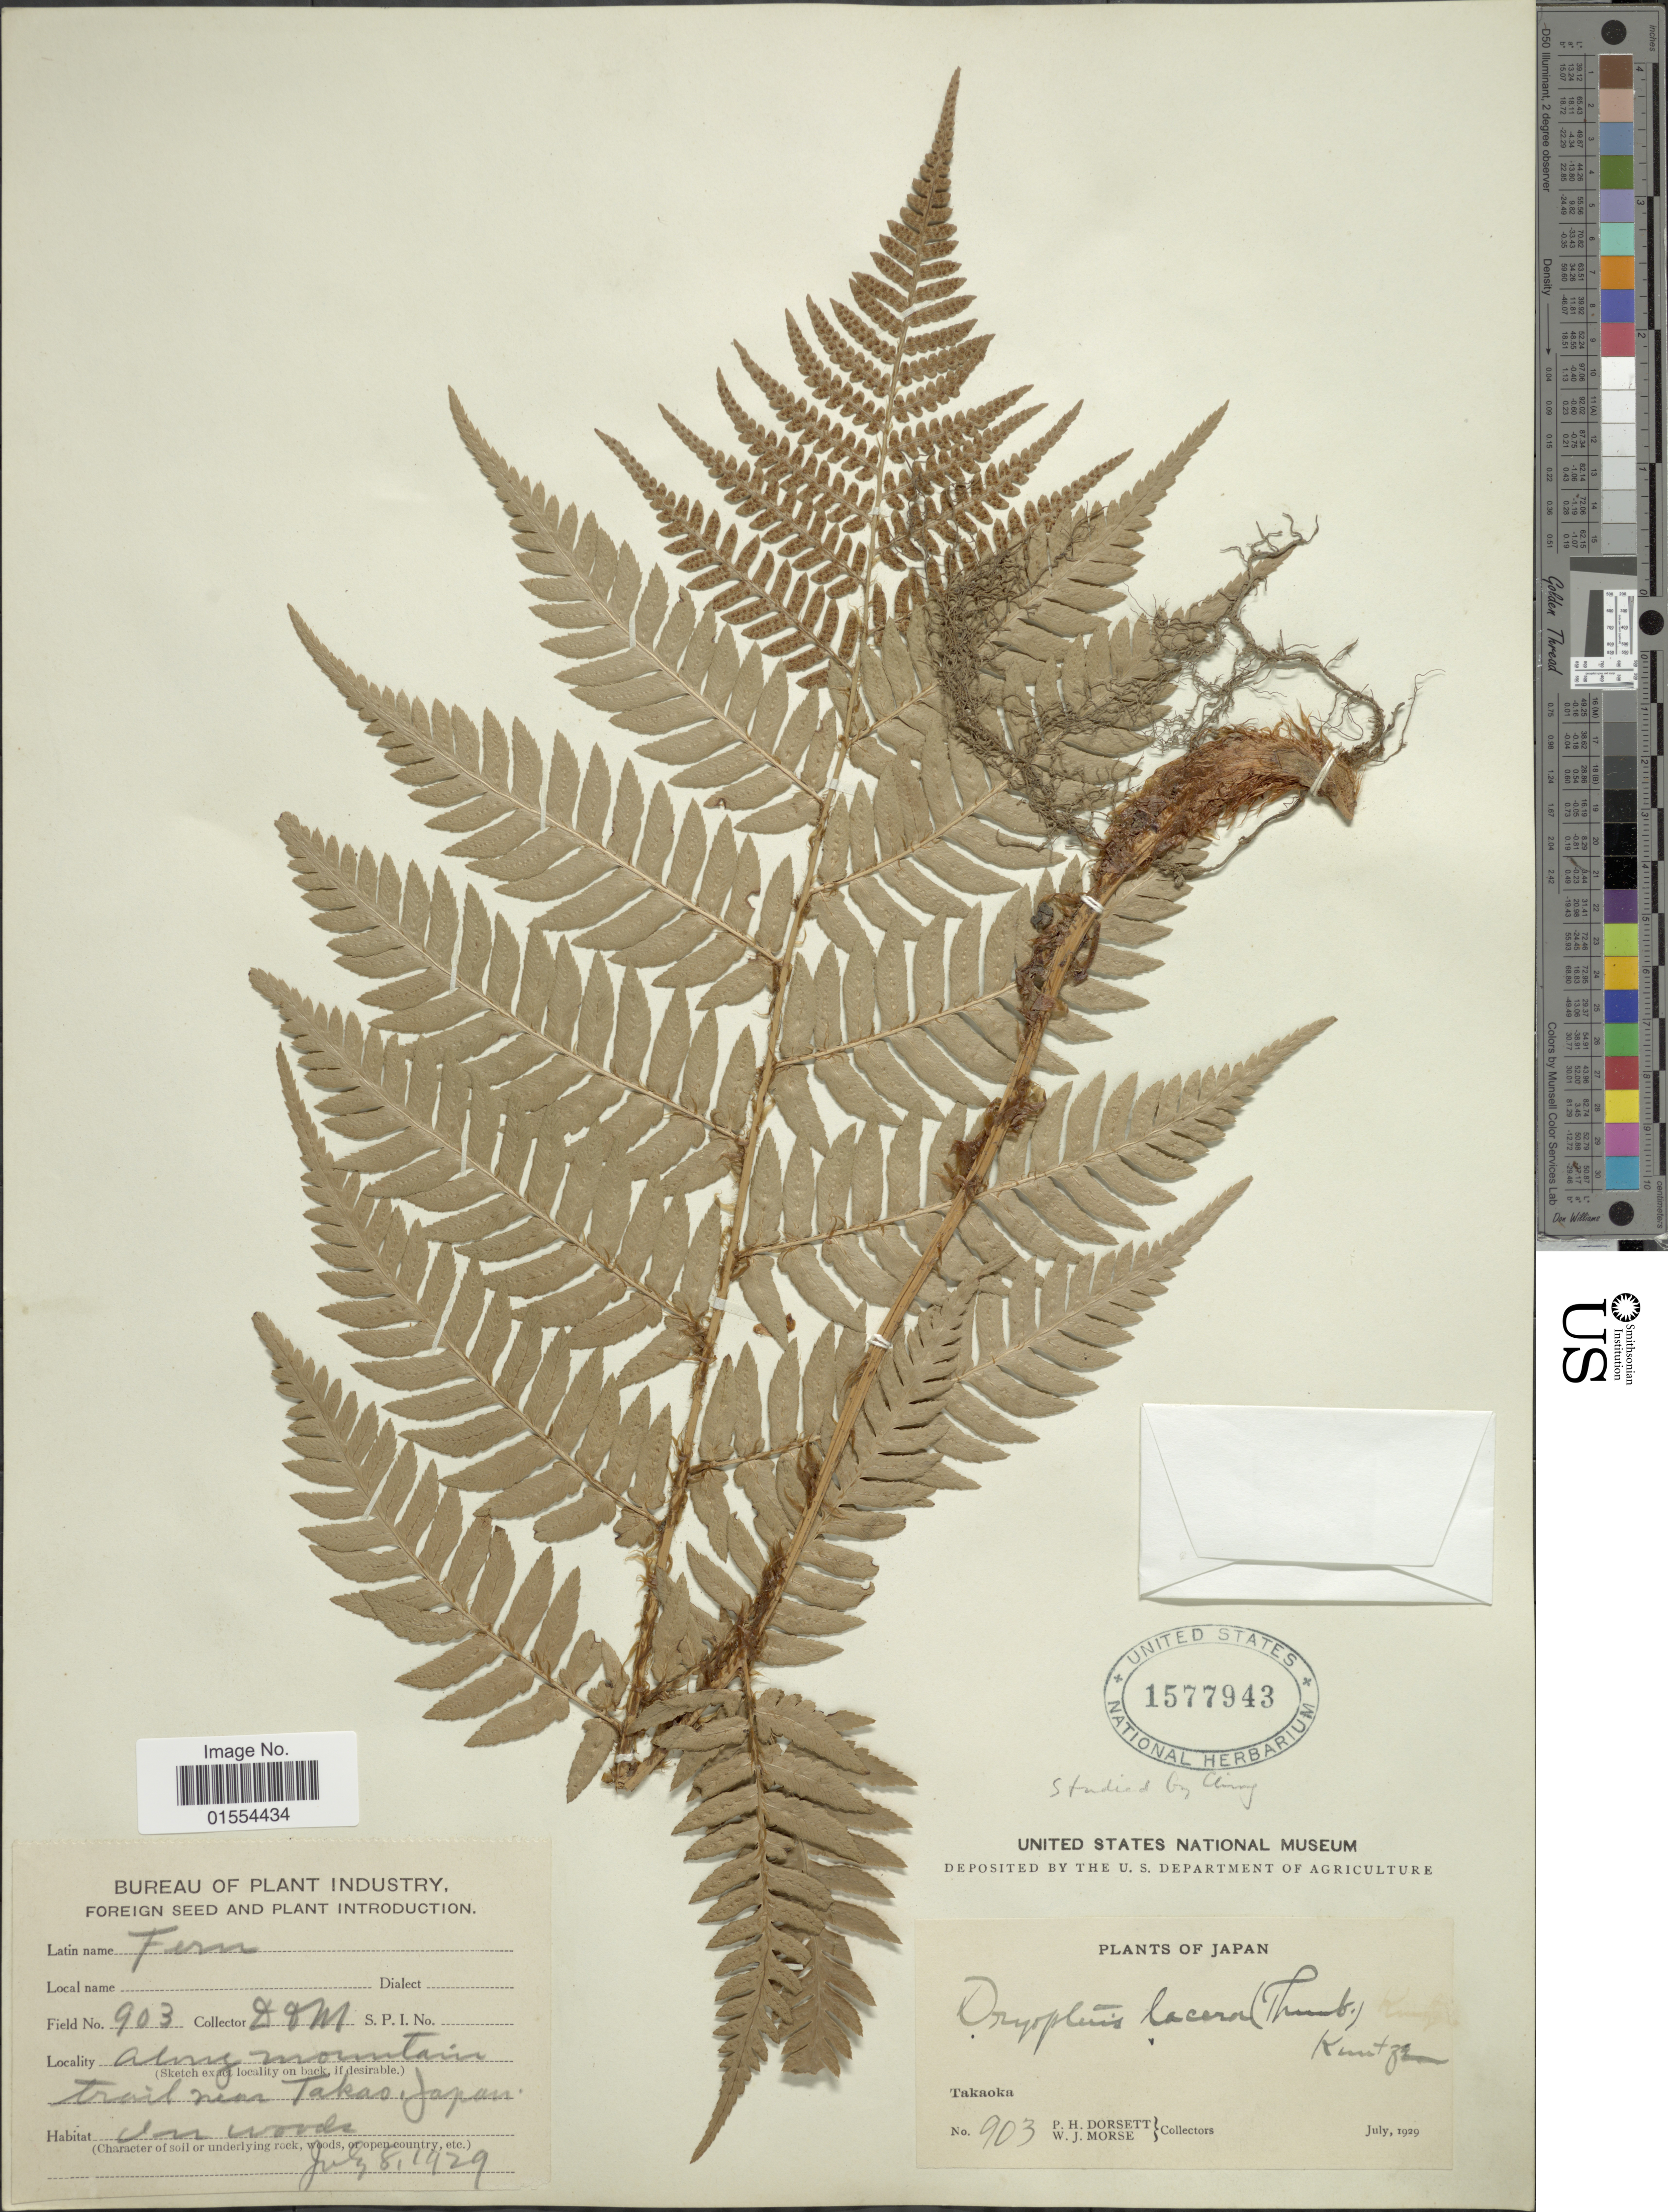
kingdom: Plantae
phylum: Tracheophyta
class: Polypodiopsida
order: Polypodiales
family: Dryopteridaceae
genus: Dryopteris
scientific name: Dryopteris lacera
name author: (Thunb.) Kuntze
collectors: P. H. Dorsett & W. J. Morse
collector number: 903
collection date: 1929-07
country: Japan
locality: Japan, Takoaka.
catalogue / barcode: US 1577943